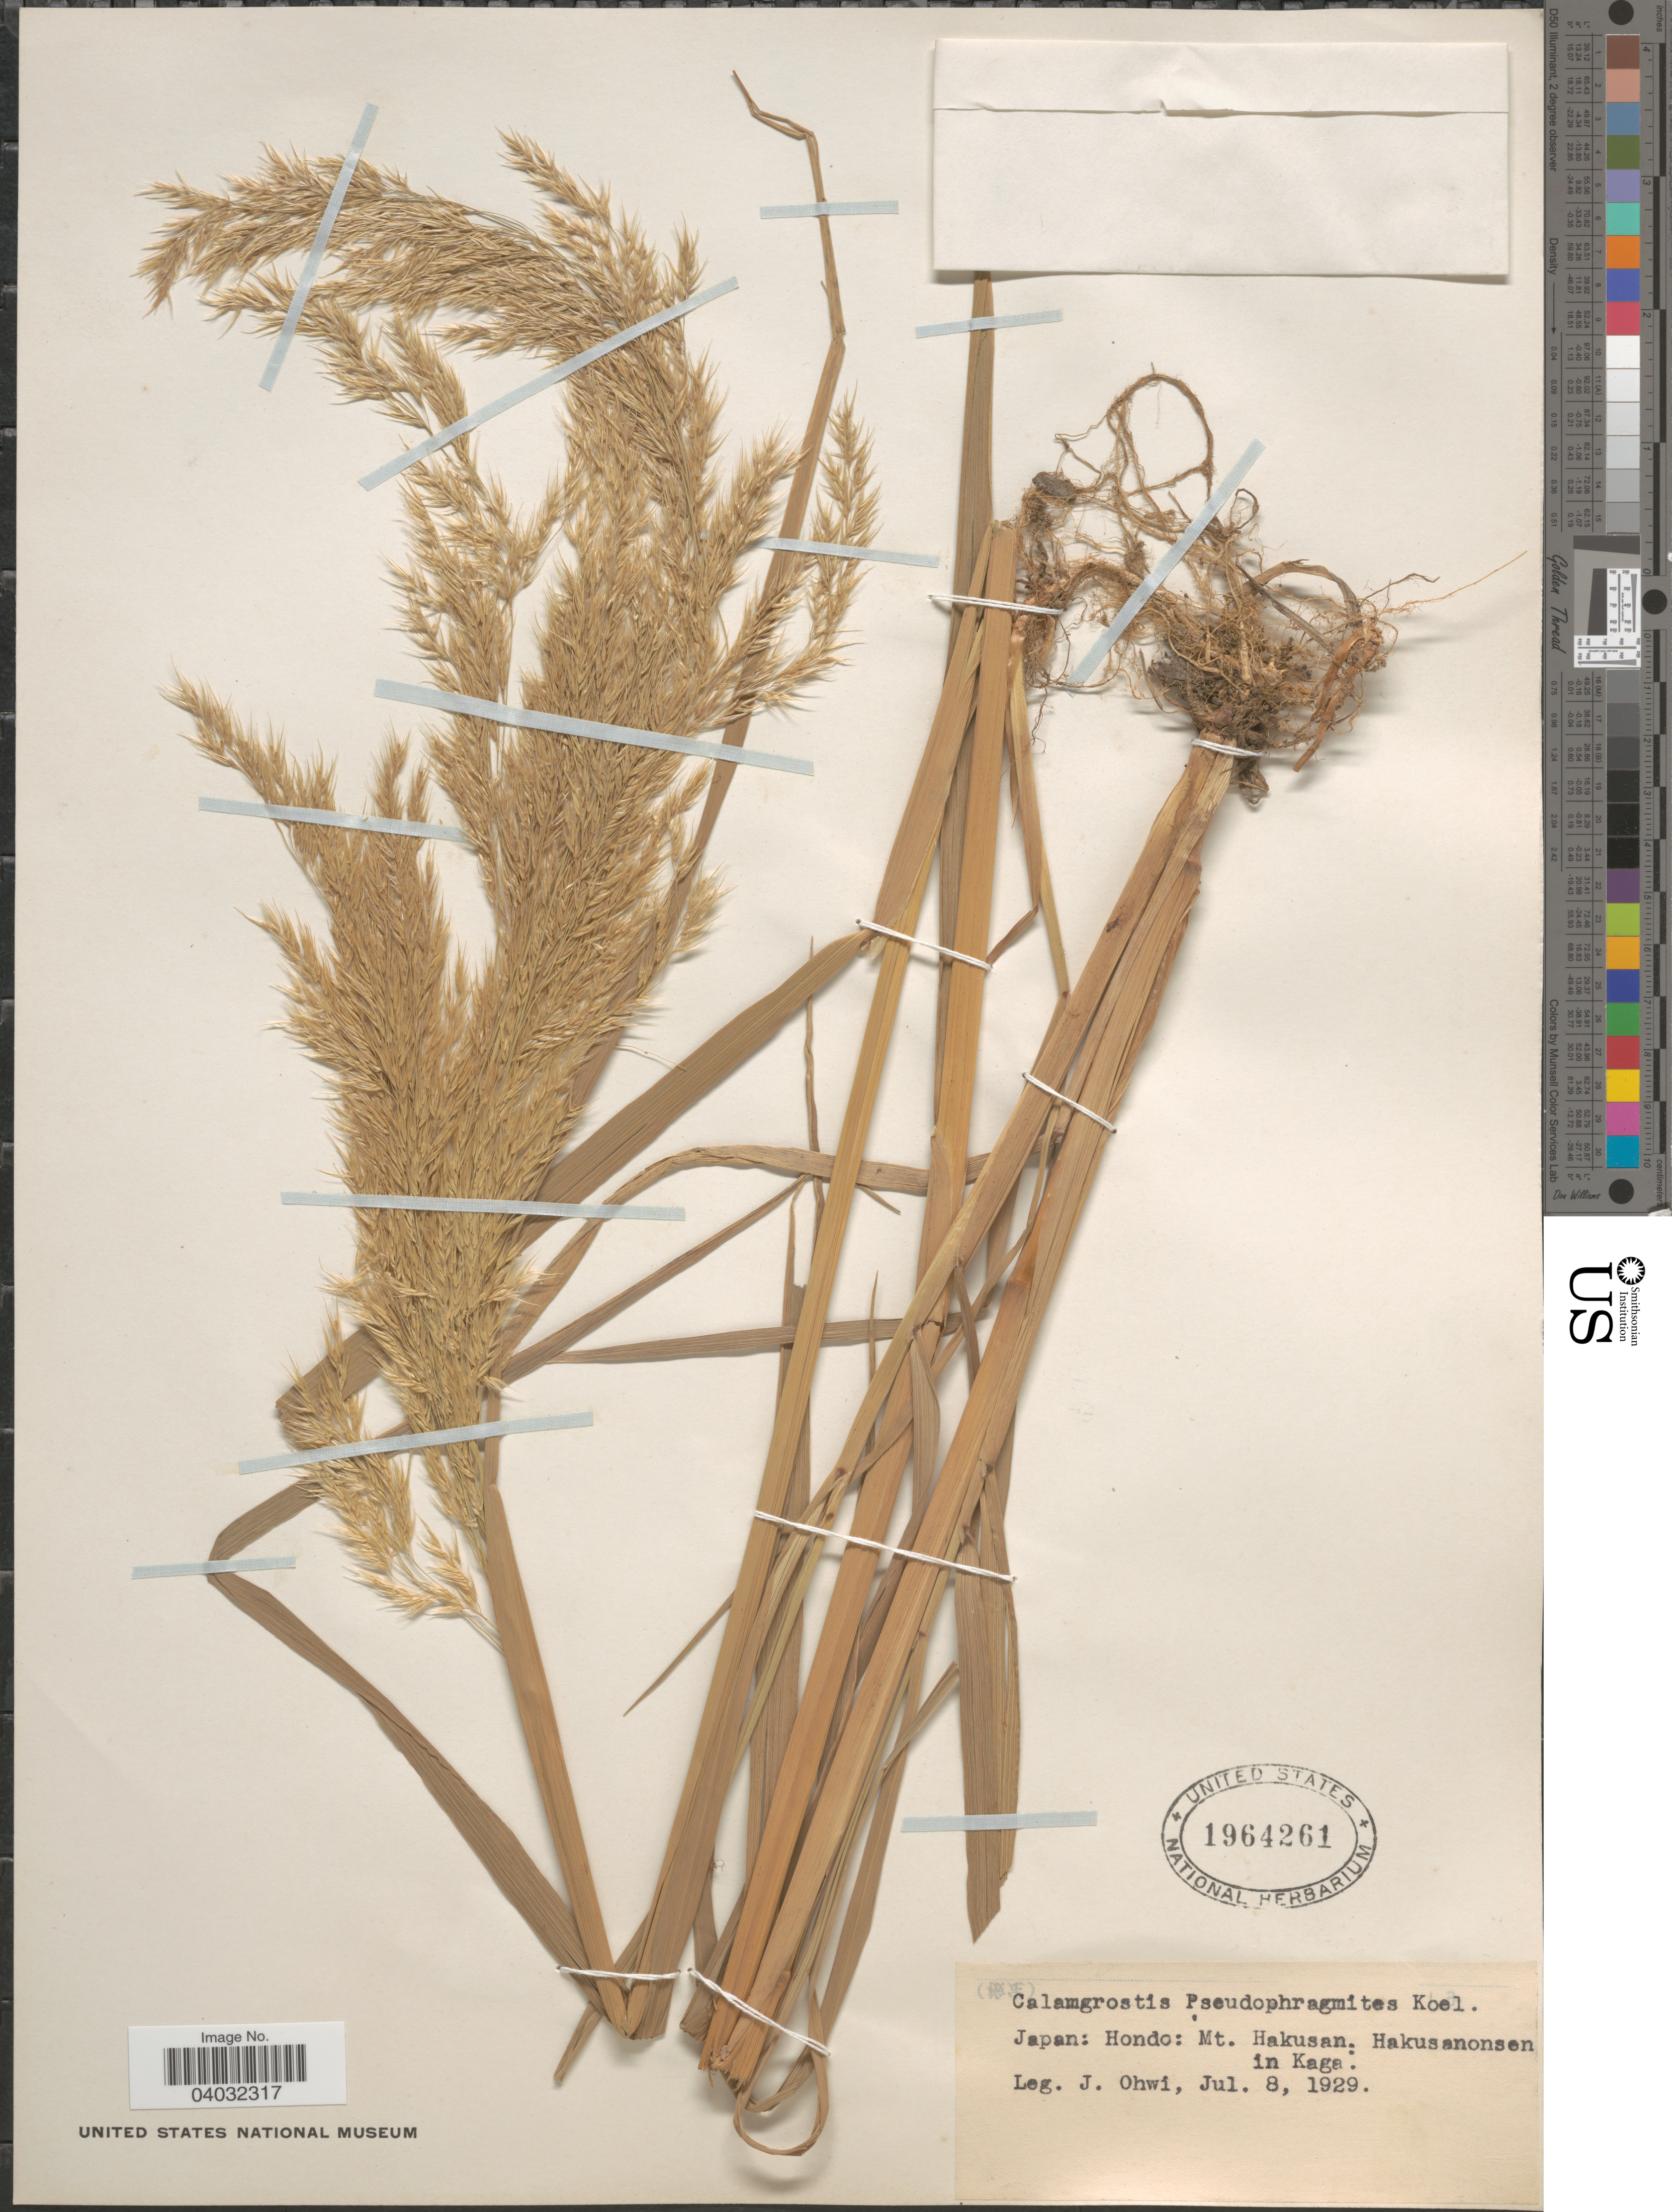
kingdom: Plantae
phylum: Tracheophyta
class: Liliopsida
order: Poales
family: Poaceae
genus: Calamagrostis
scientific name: Calamagrostis pseudophragmites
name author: (Haller f.) Koeler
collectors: J. Ohwi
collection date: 1929-07-08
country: Japan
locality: Hondo: Mt. Hakusan. Hakusanonsen in Kaga.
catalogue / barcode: US 1964261